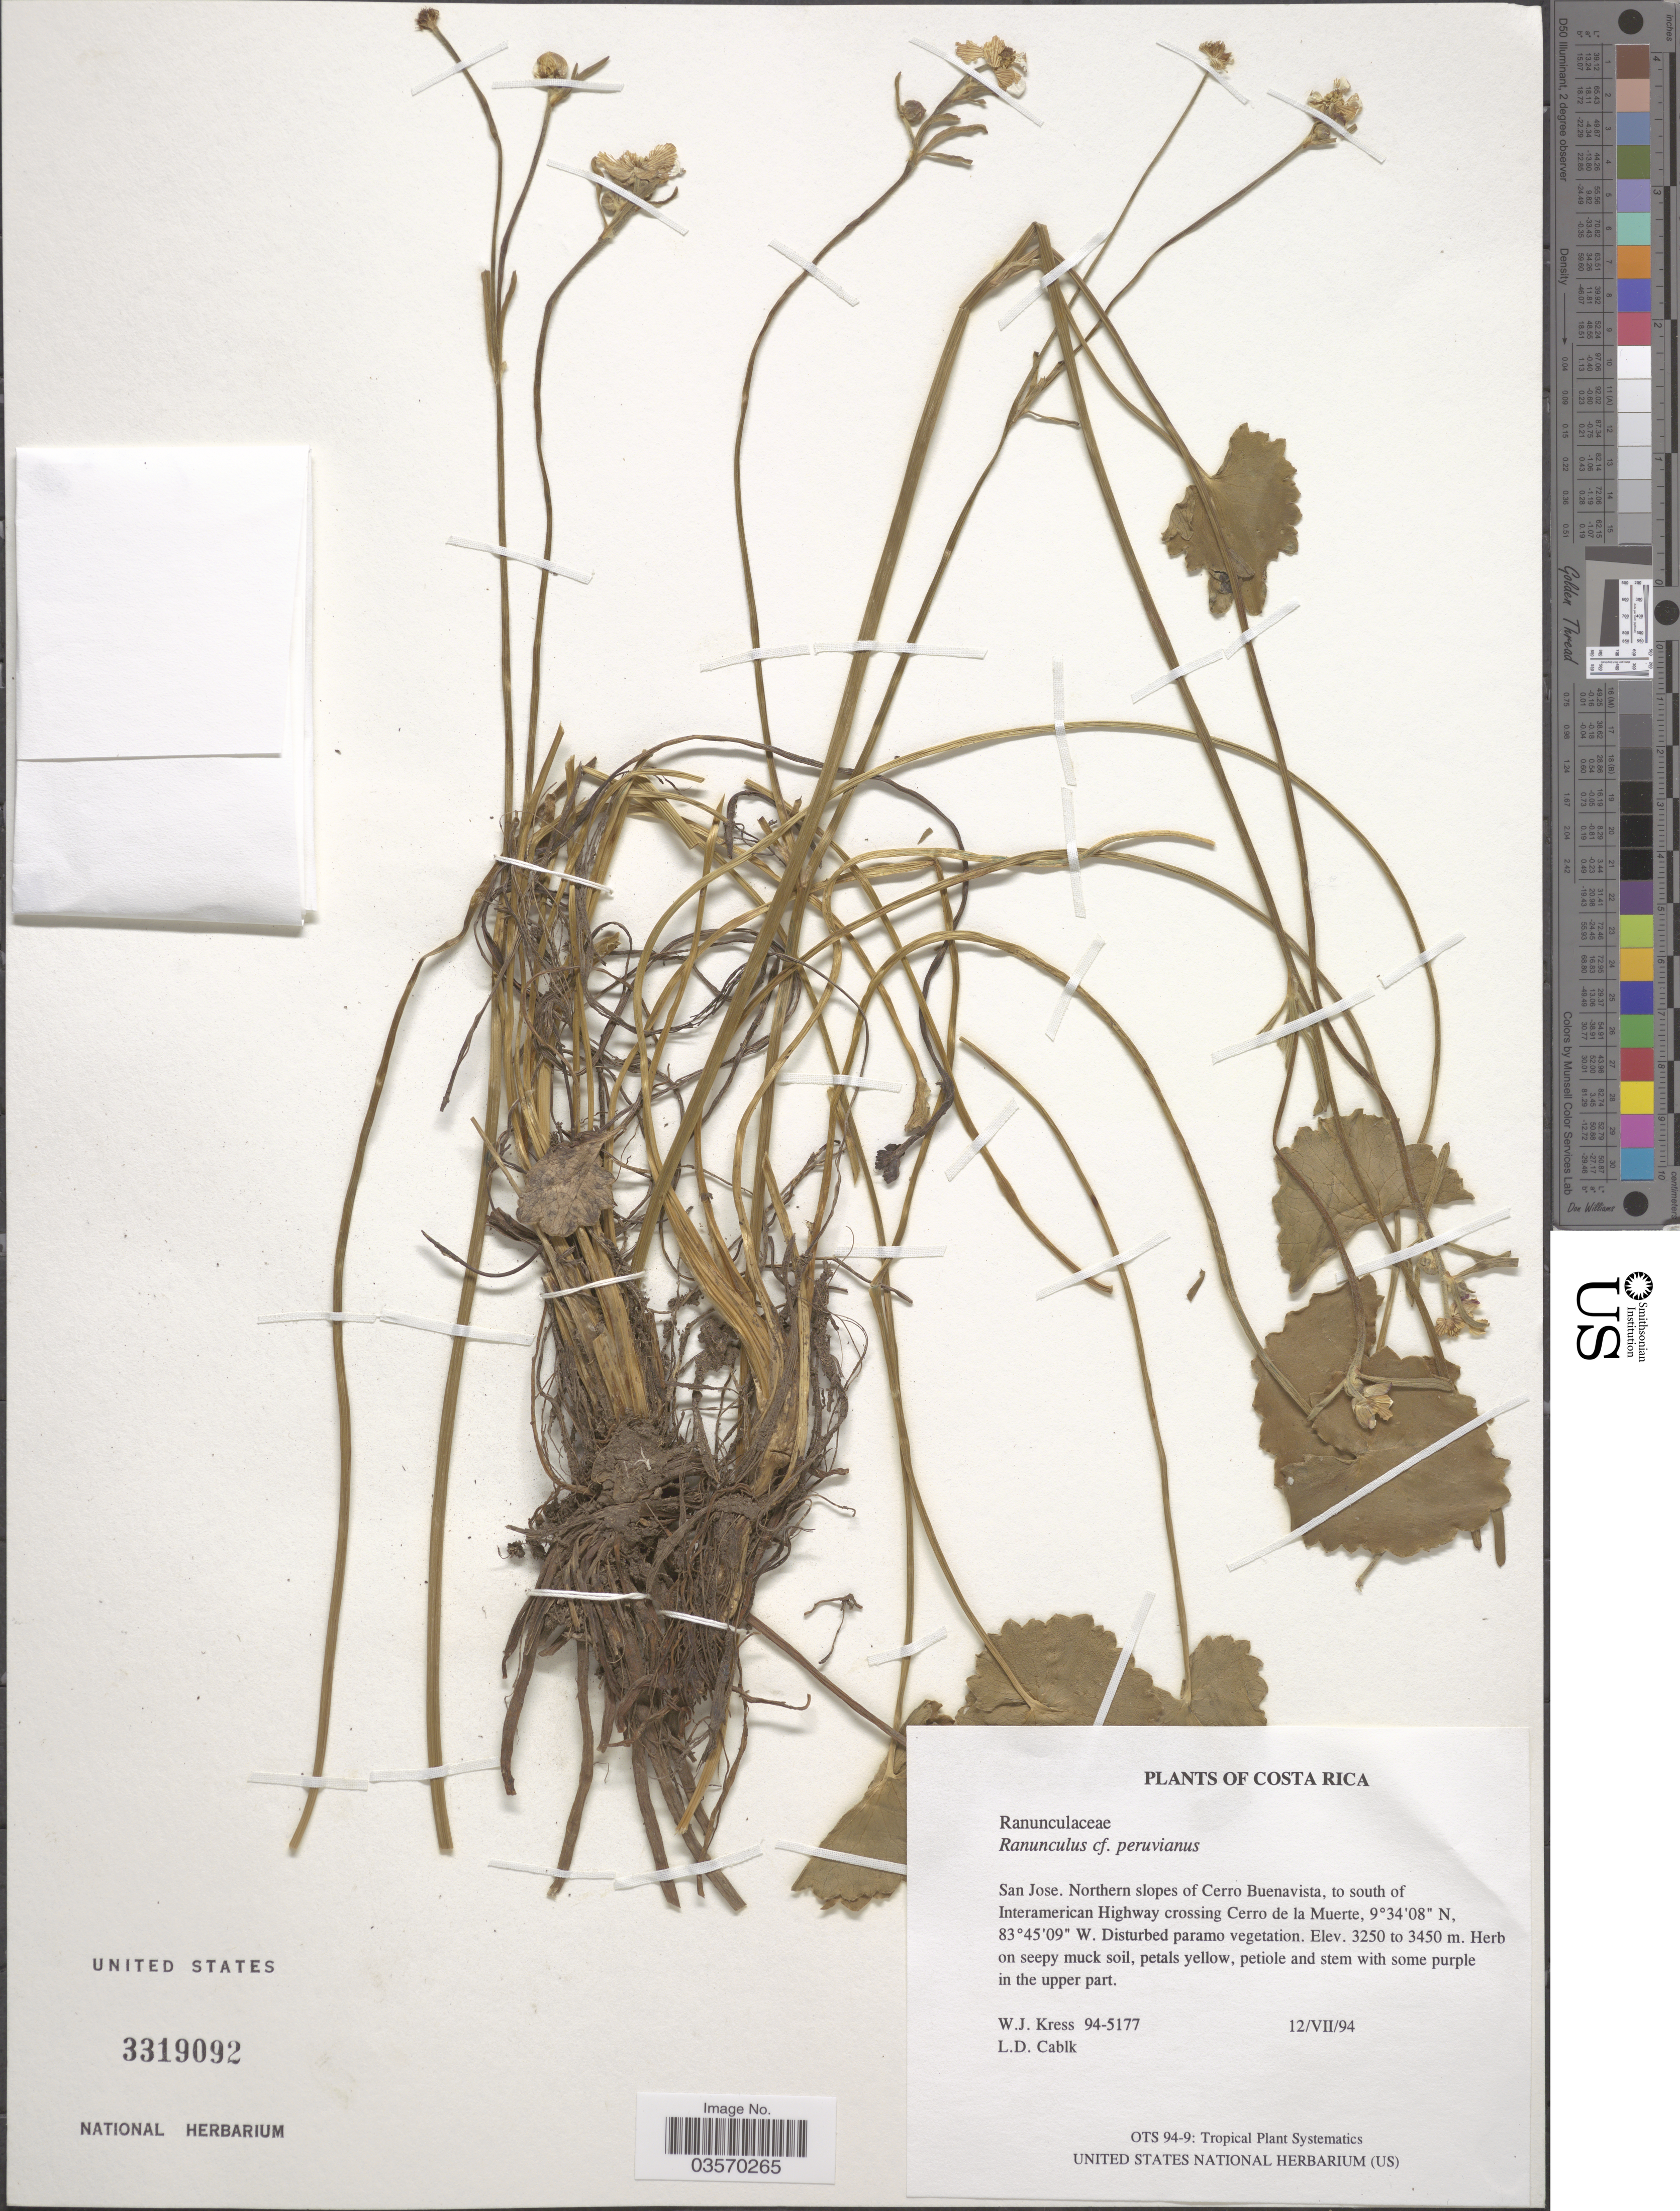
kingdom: Plantae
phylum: Tracheophyta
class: Magnoliopsida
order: Ranunculales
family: Ranunculaceae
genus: Ranunculus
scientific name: Ranunculus peruvianus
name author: Pers.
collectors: W. J. Kress & L. Cablk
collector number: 94-5177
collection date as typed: Transcribed d/m/y: 12/7/94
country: Costa Rica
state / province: San José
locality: Northern slopes of Cerro Buenavista, to south of Interamerican Highway crossing Cerro de la Muerte.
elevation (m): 3250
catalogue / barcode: US 3319092